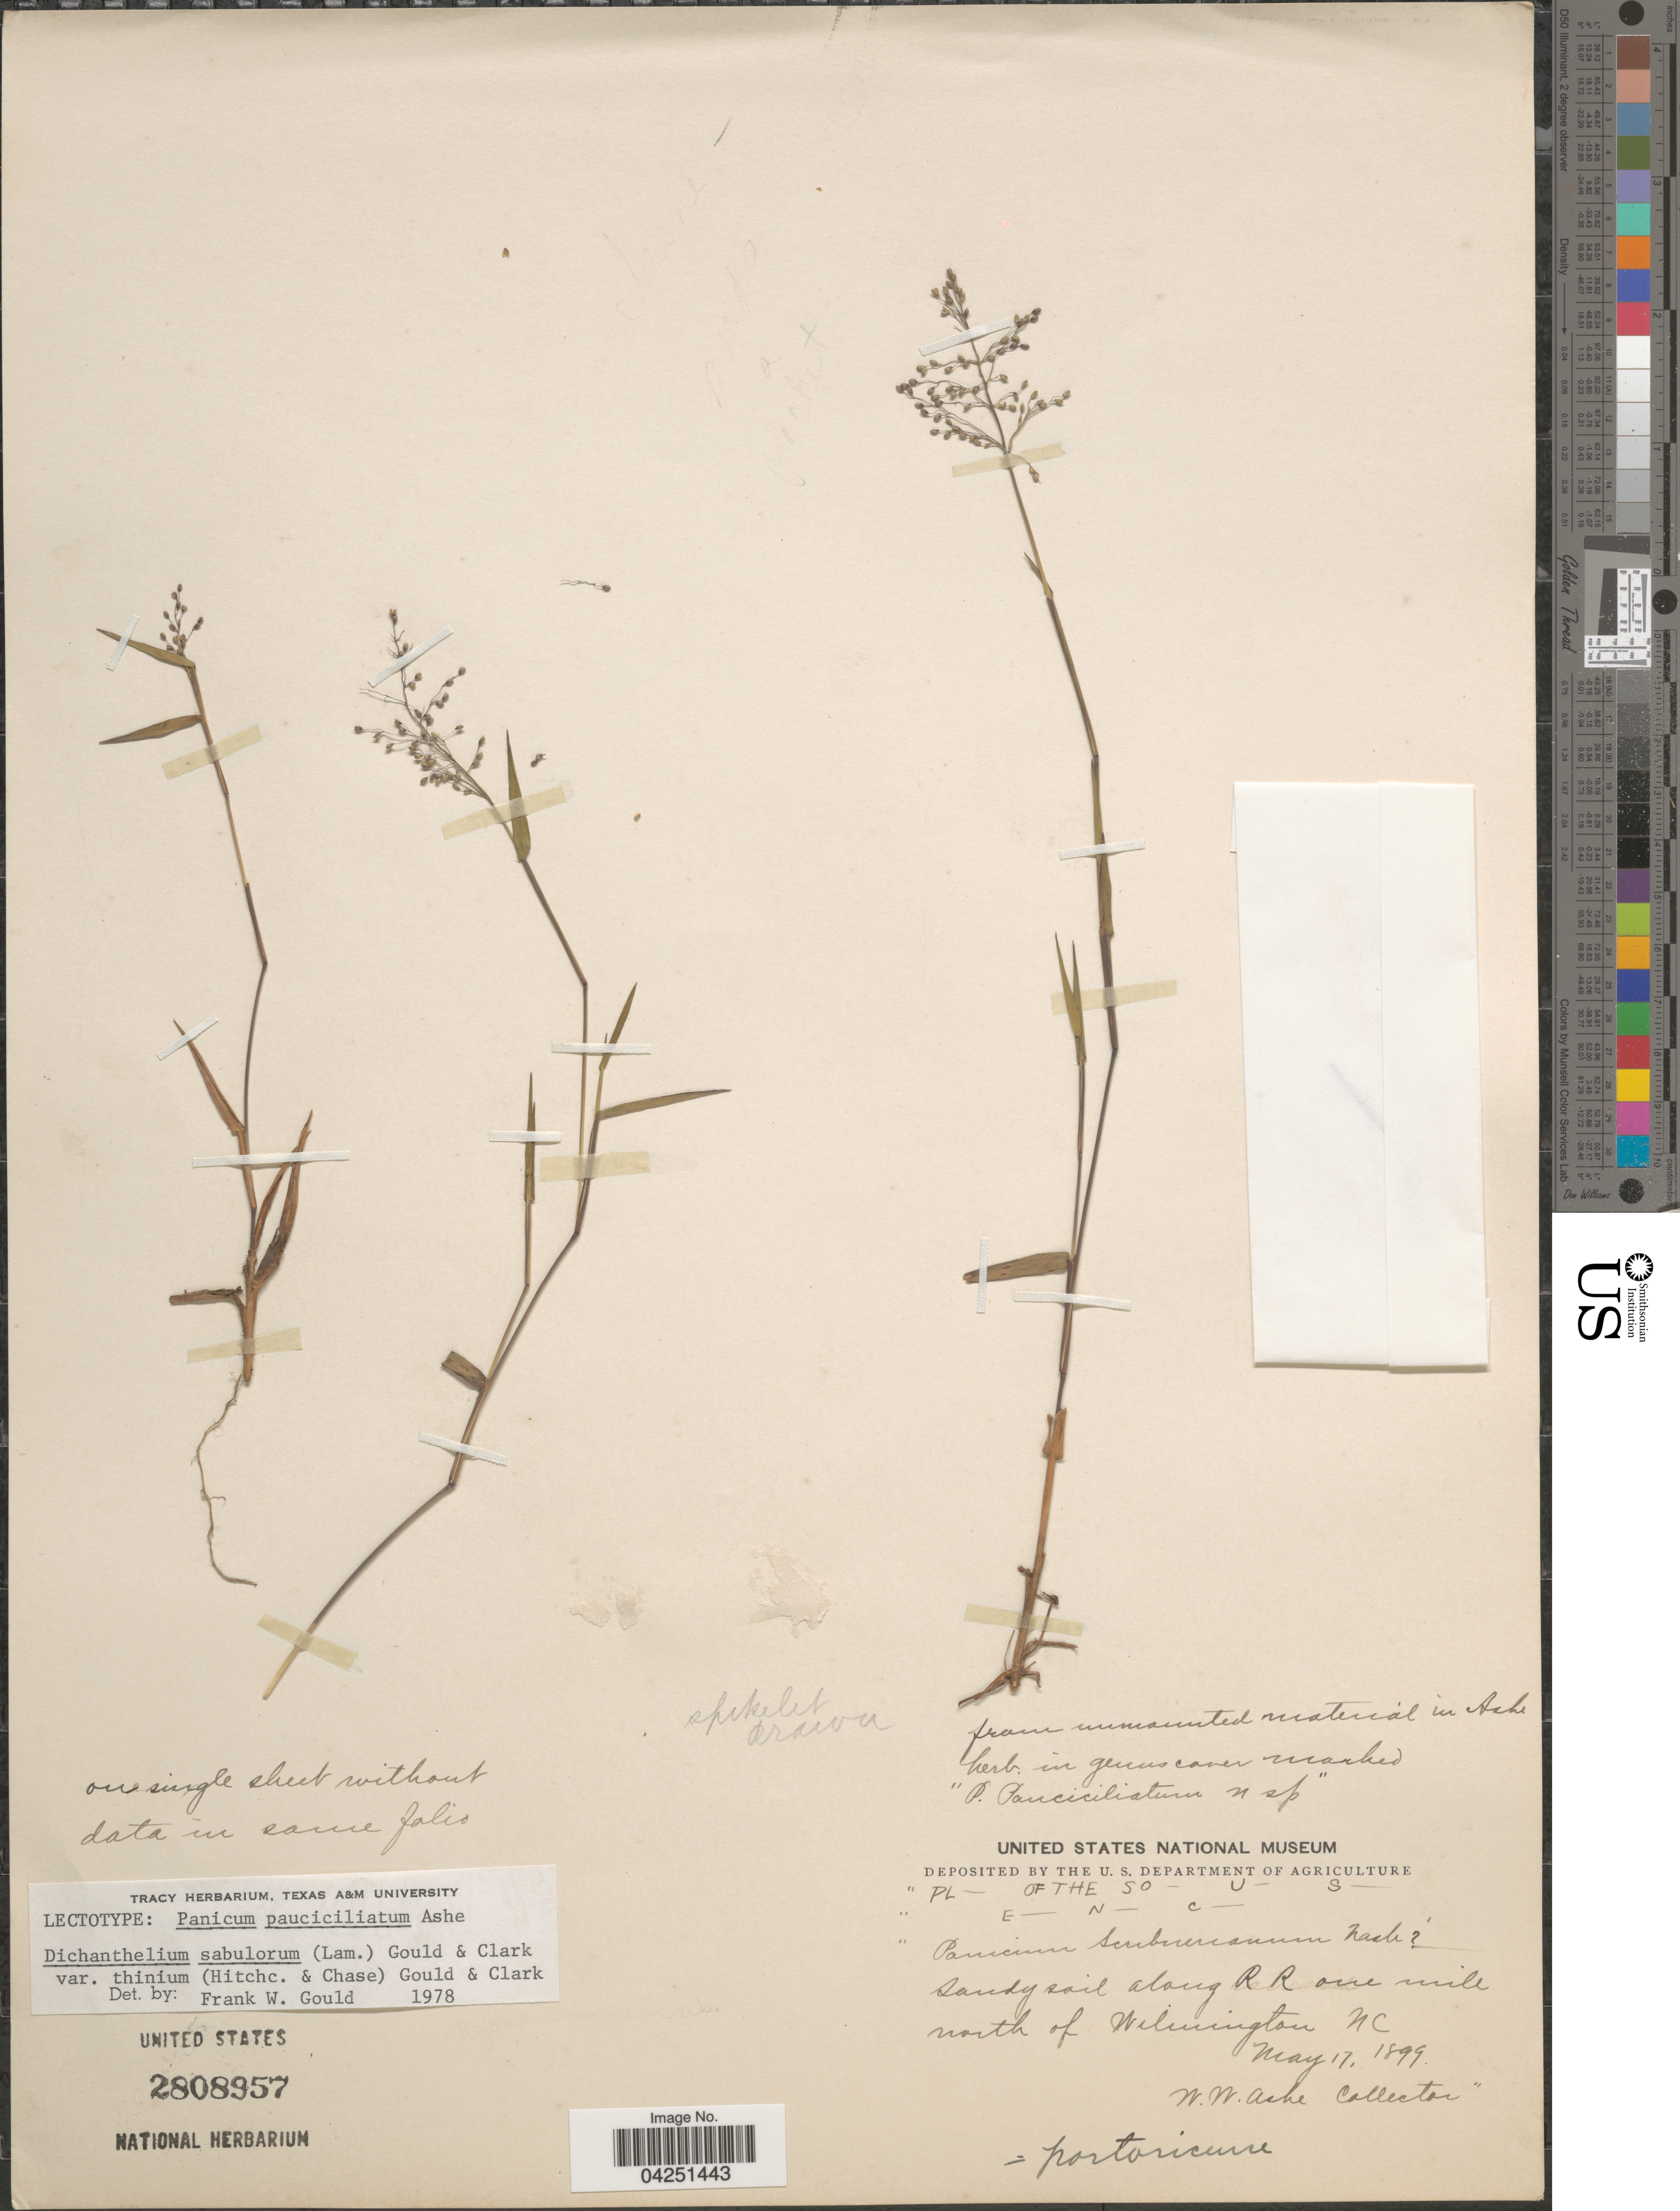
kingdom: Plantae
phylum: Tracheophyta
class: Liliopsida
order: Poales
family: Poaceae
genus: Dichanthelium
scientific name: Dichanthelium acuminatum var. acuminatum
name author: (Sw.) Gould & C.A. Clark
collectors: W. W. Ashe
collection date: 1899-05-17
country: United States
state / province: North Carolina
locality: PL-Of the SO-U-S-E-N-C-. Sandy soil along RR one mile north of Wilmington.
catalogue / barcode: US 2808957